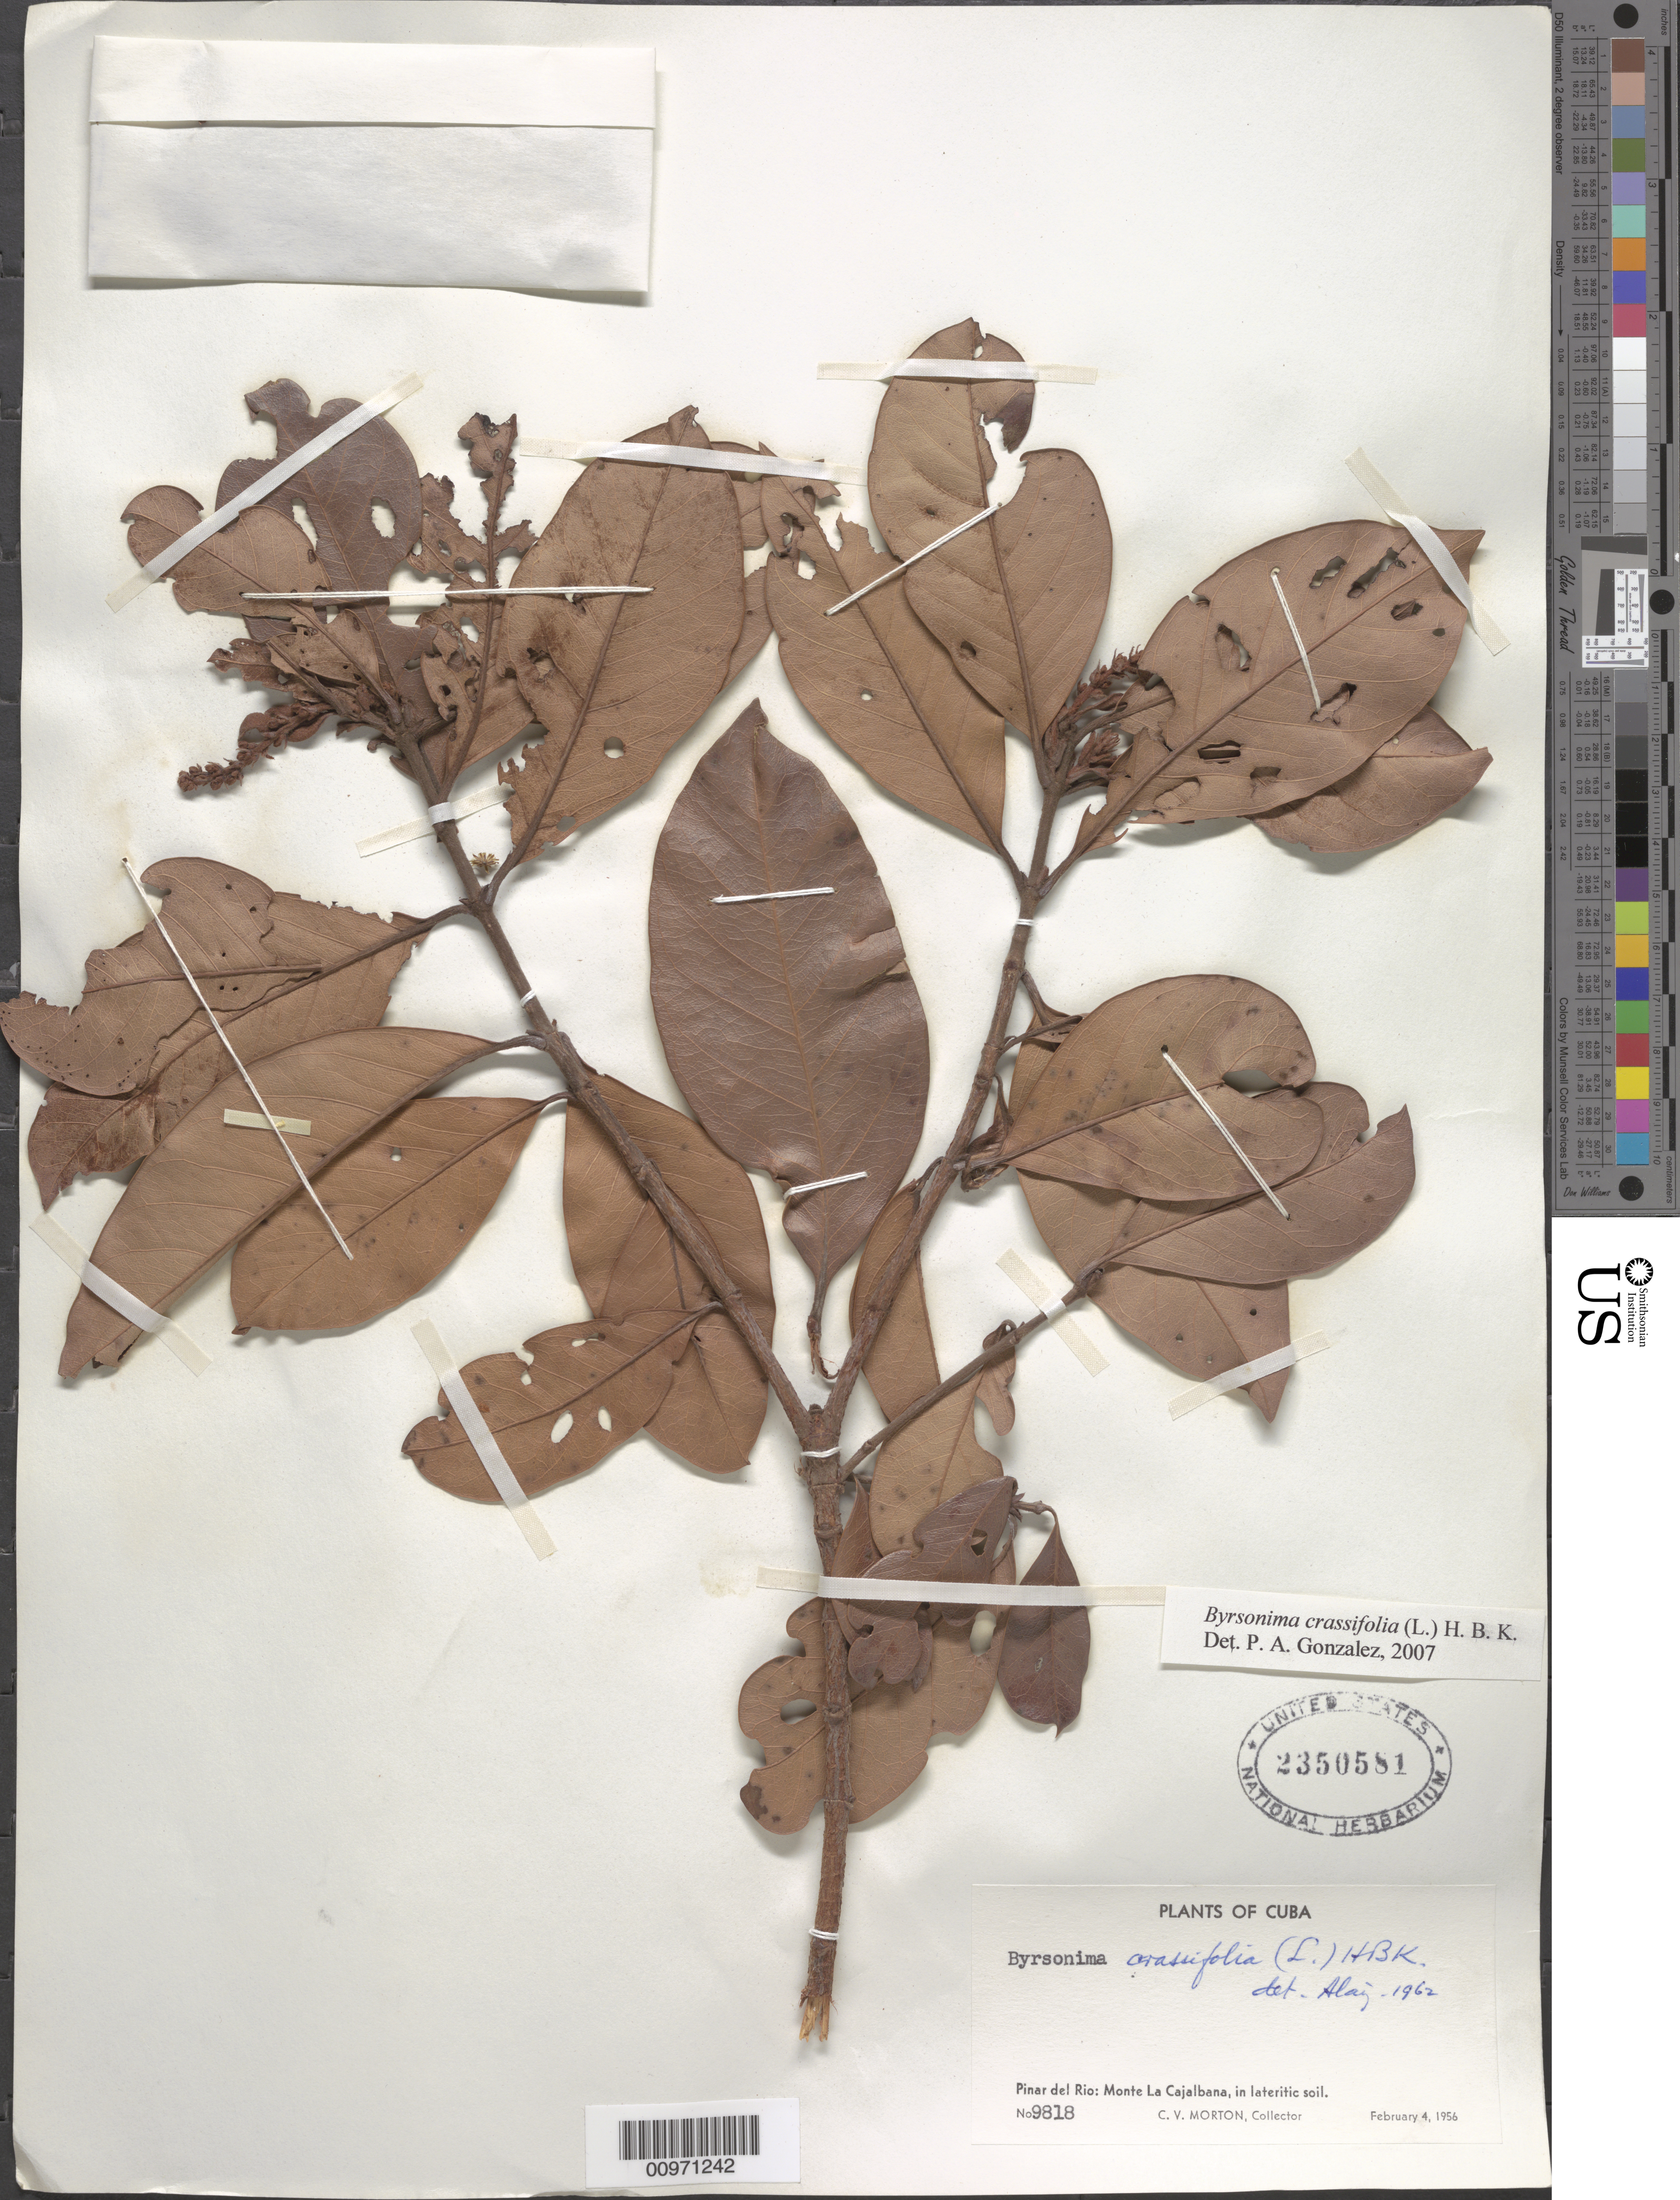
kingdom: Plantae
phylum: Tracheophyta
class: Magnoliopsida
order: Malpighiales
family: Malpighiaceae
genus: Byrsonima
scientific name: Byrsonima crassifolia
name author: (L.) Kunth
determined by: González, P. A.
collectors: C. V. Morton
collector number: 9818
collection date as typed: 04 Feb 1956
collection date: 1956-02-04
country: Cuba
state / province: Pinar del Rio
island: Cuba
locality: Pinar del Rio: Monte La Cajalbana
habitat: In lateritic soil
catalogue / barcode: US 2350581